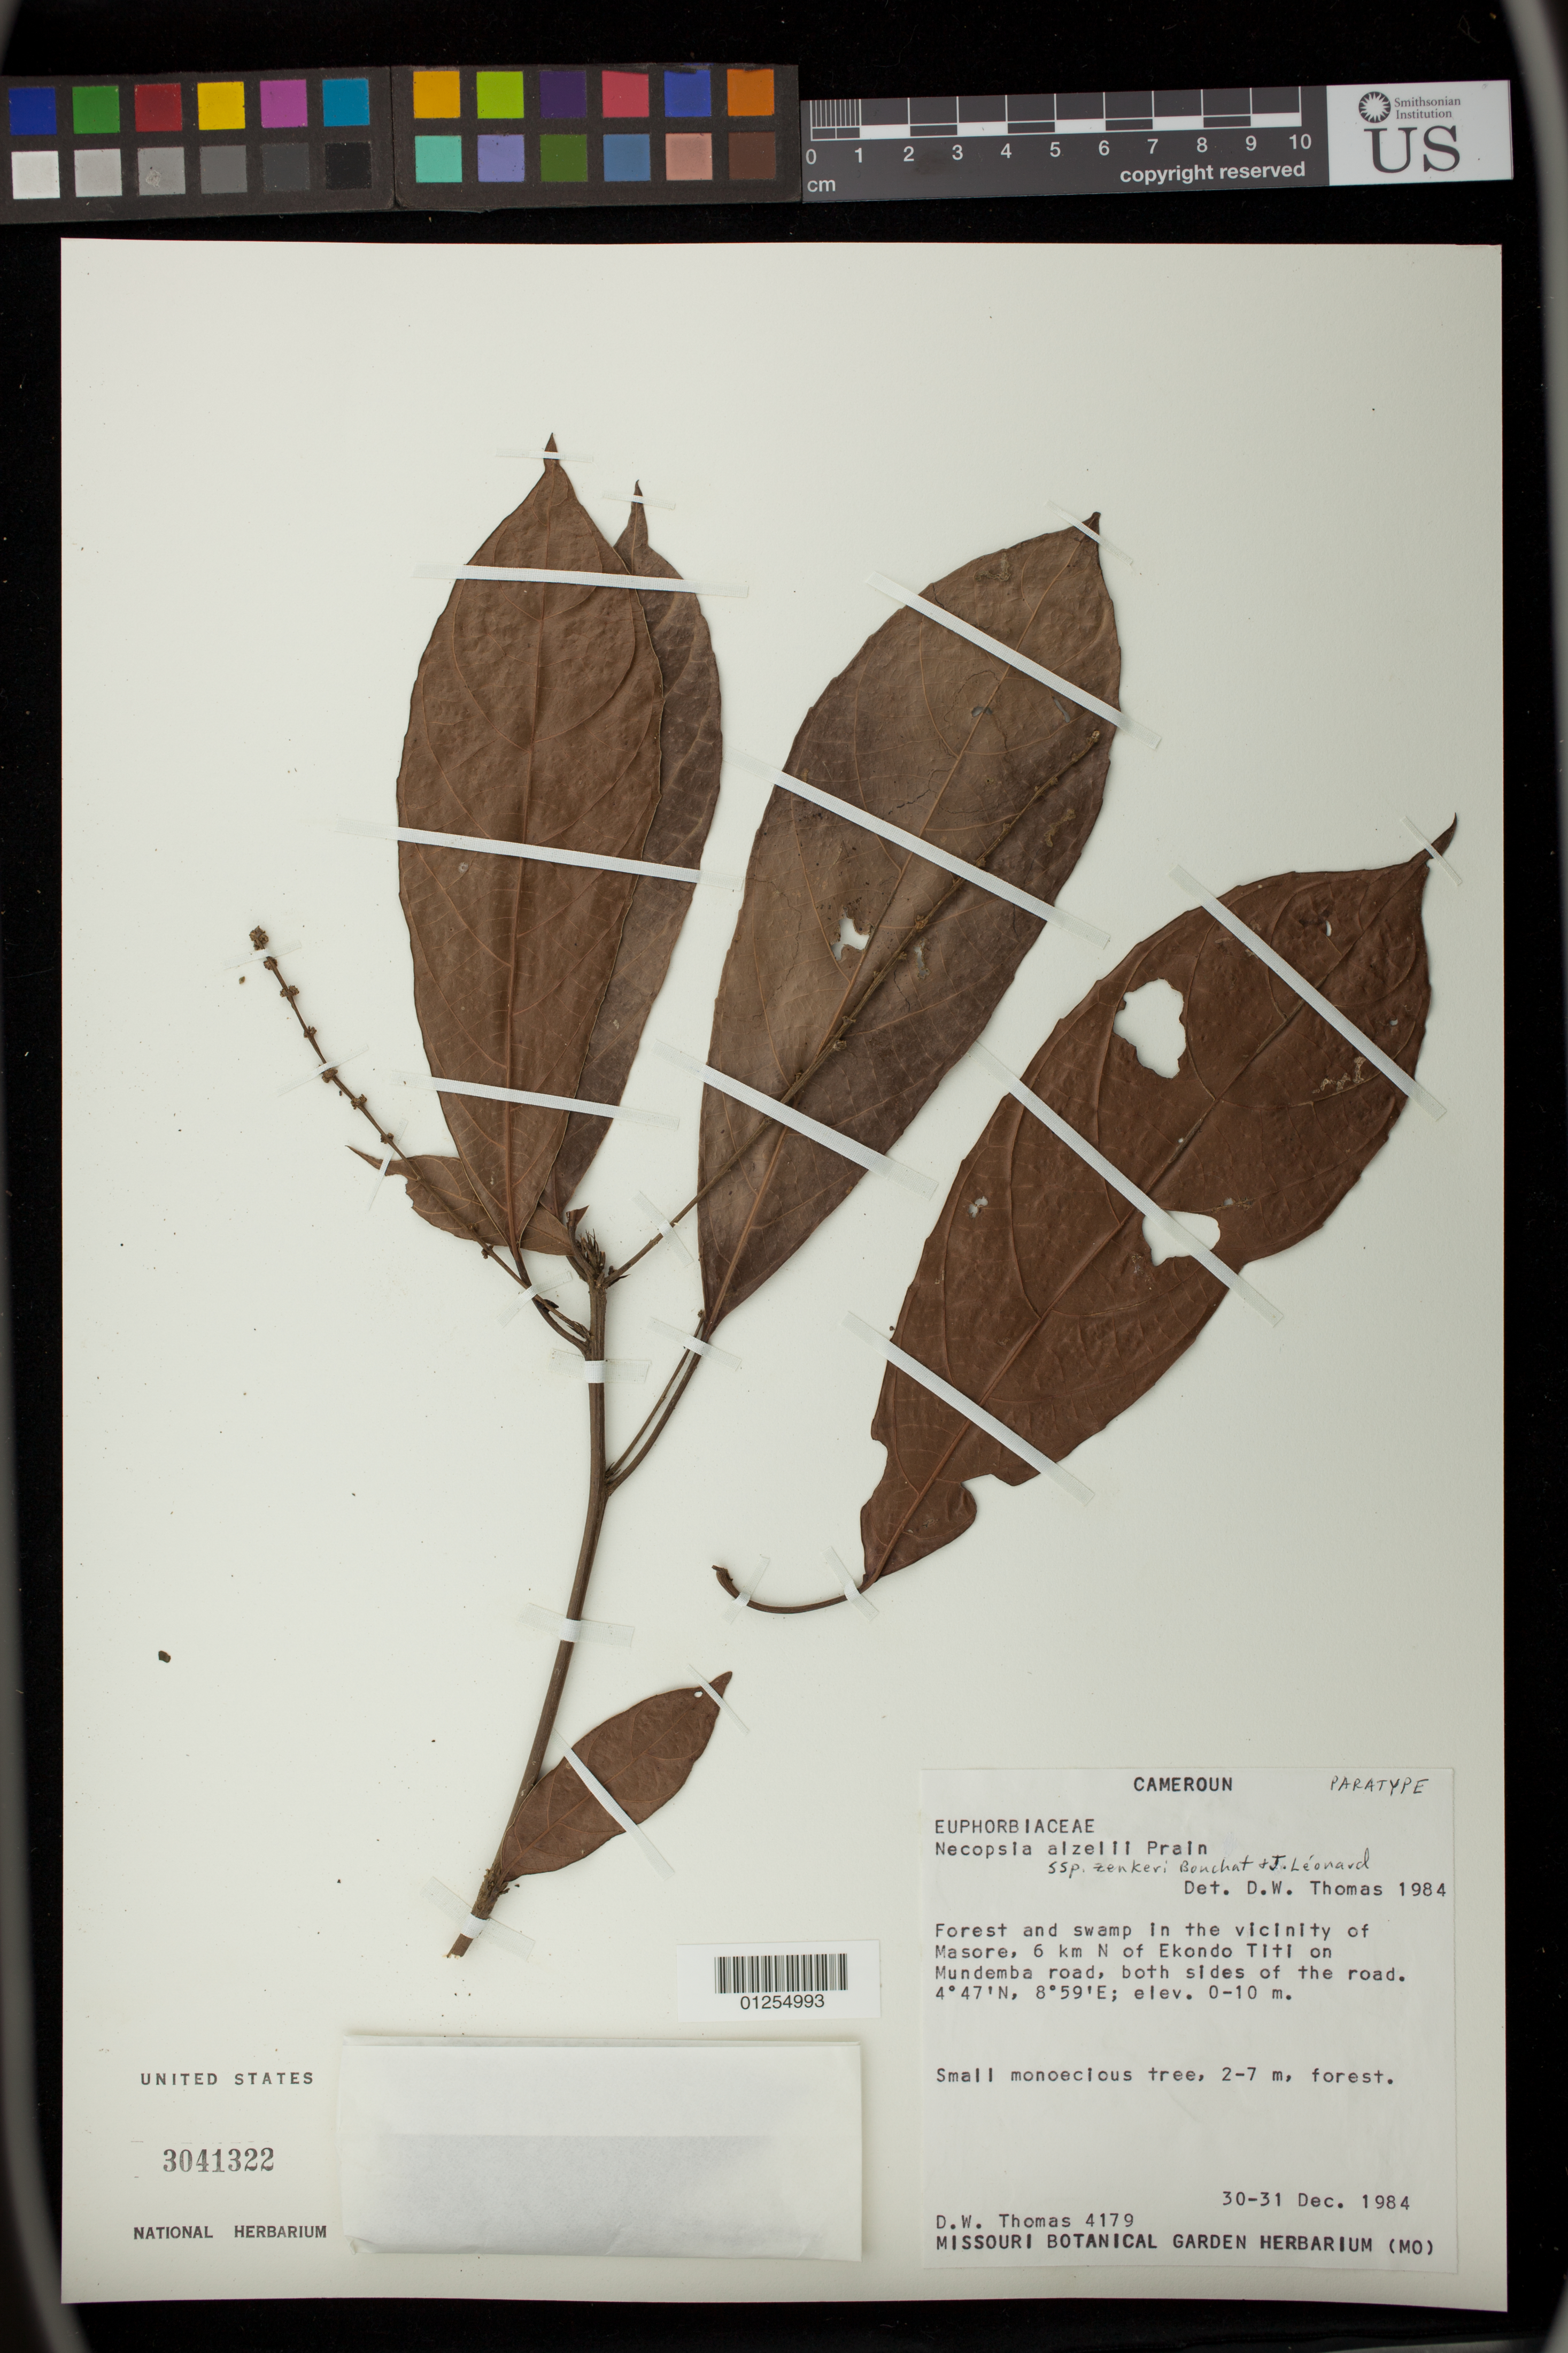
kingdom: Plantae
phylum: Tracheophyta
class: Magnoliopsida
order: Malpighiales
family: Euphorbiaceae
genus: Necepsia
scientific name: Necepsia afzelii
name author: Prain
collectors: D. W. Thomas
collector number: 4179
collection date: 1984-12-30/1984-12-31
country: Cameroon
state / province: Sud-Ouest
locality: in the vicinity of Masore, 6 km N of Ekondo Titi on Mundemba road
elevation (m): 0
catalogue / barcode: US 3041322